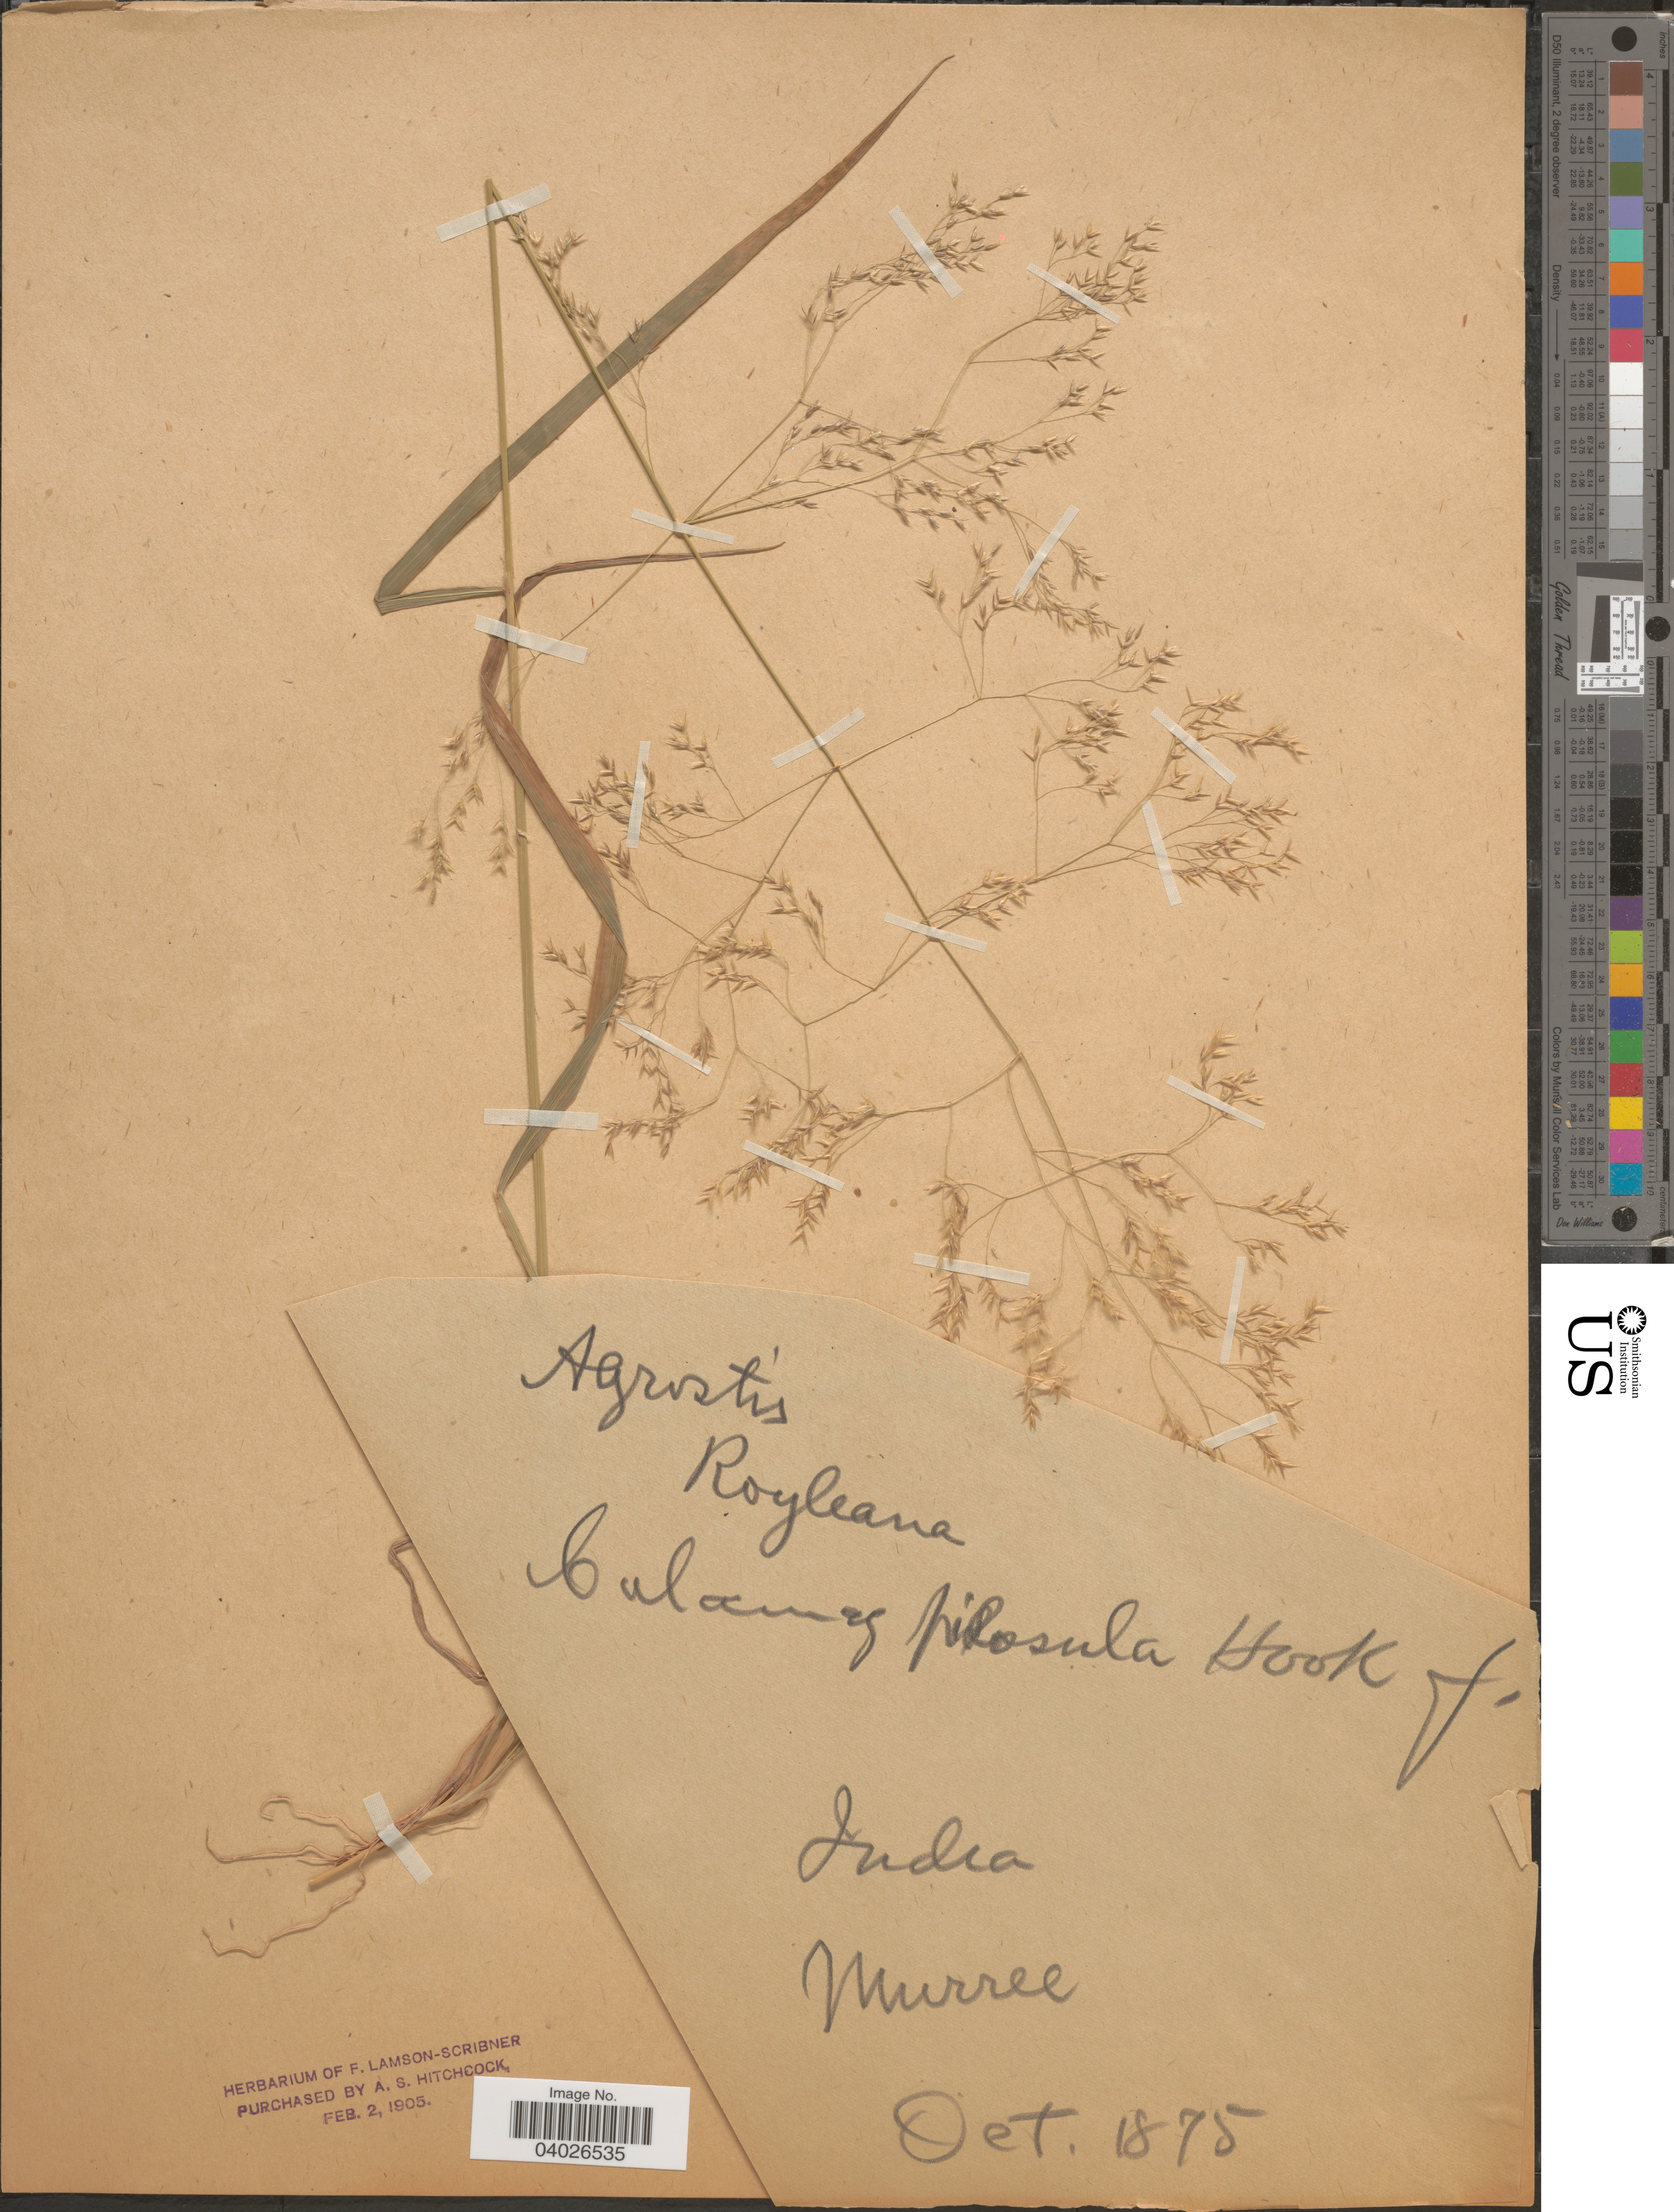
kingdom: Plantae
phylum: Tracheophyta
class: Liliopsida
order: Poales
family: Poaceae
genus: Agrostis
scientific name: Agrostis pilosula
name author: Trin.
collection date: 1875-10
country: Pakistan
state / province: Punjab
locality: Murree.